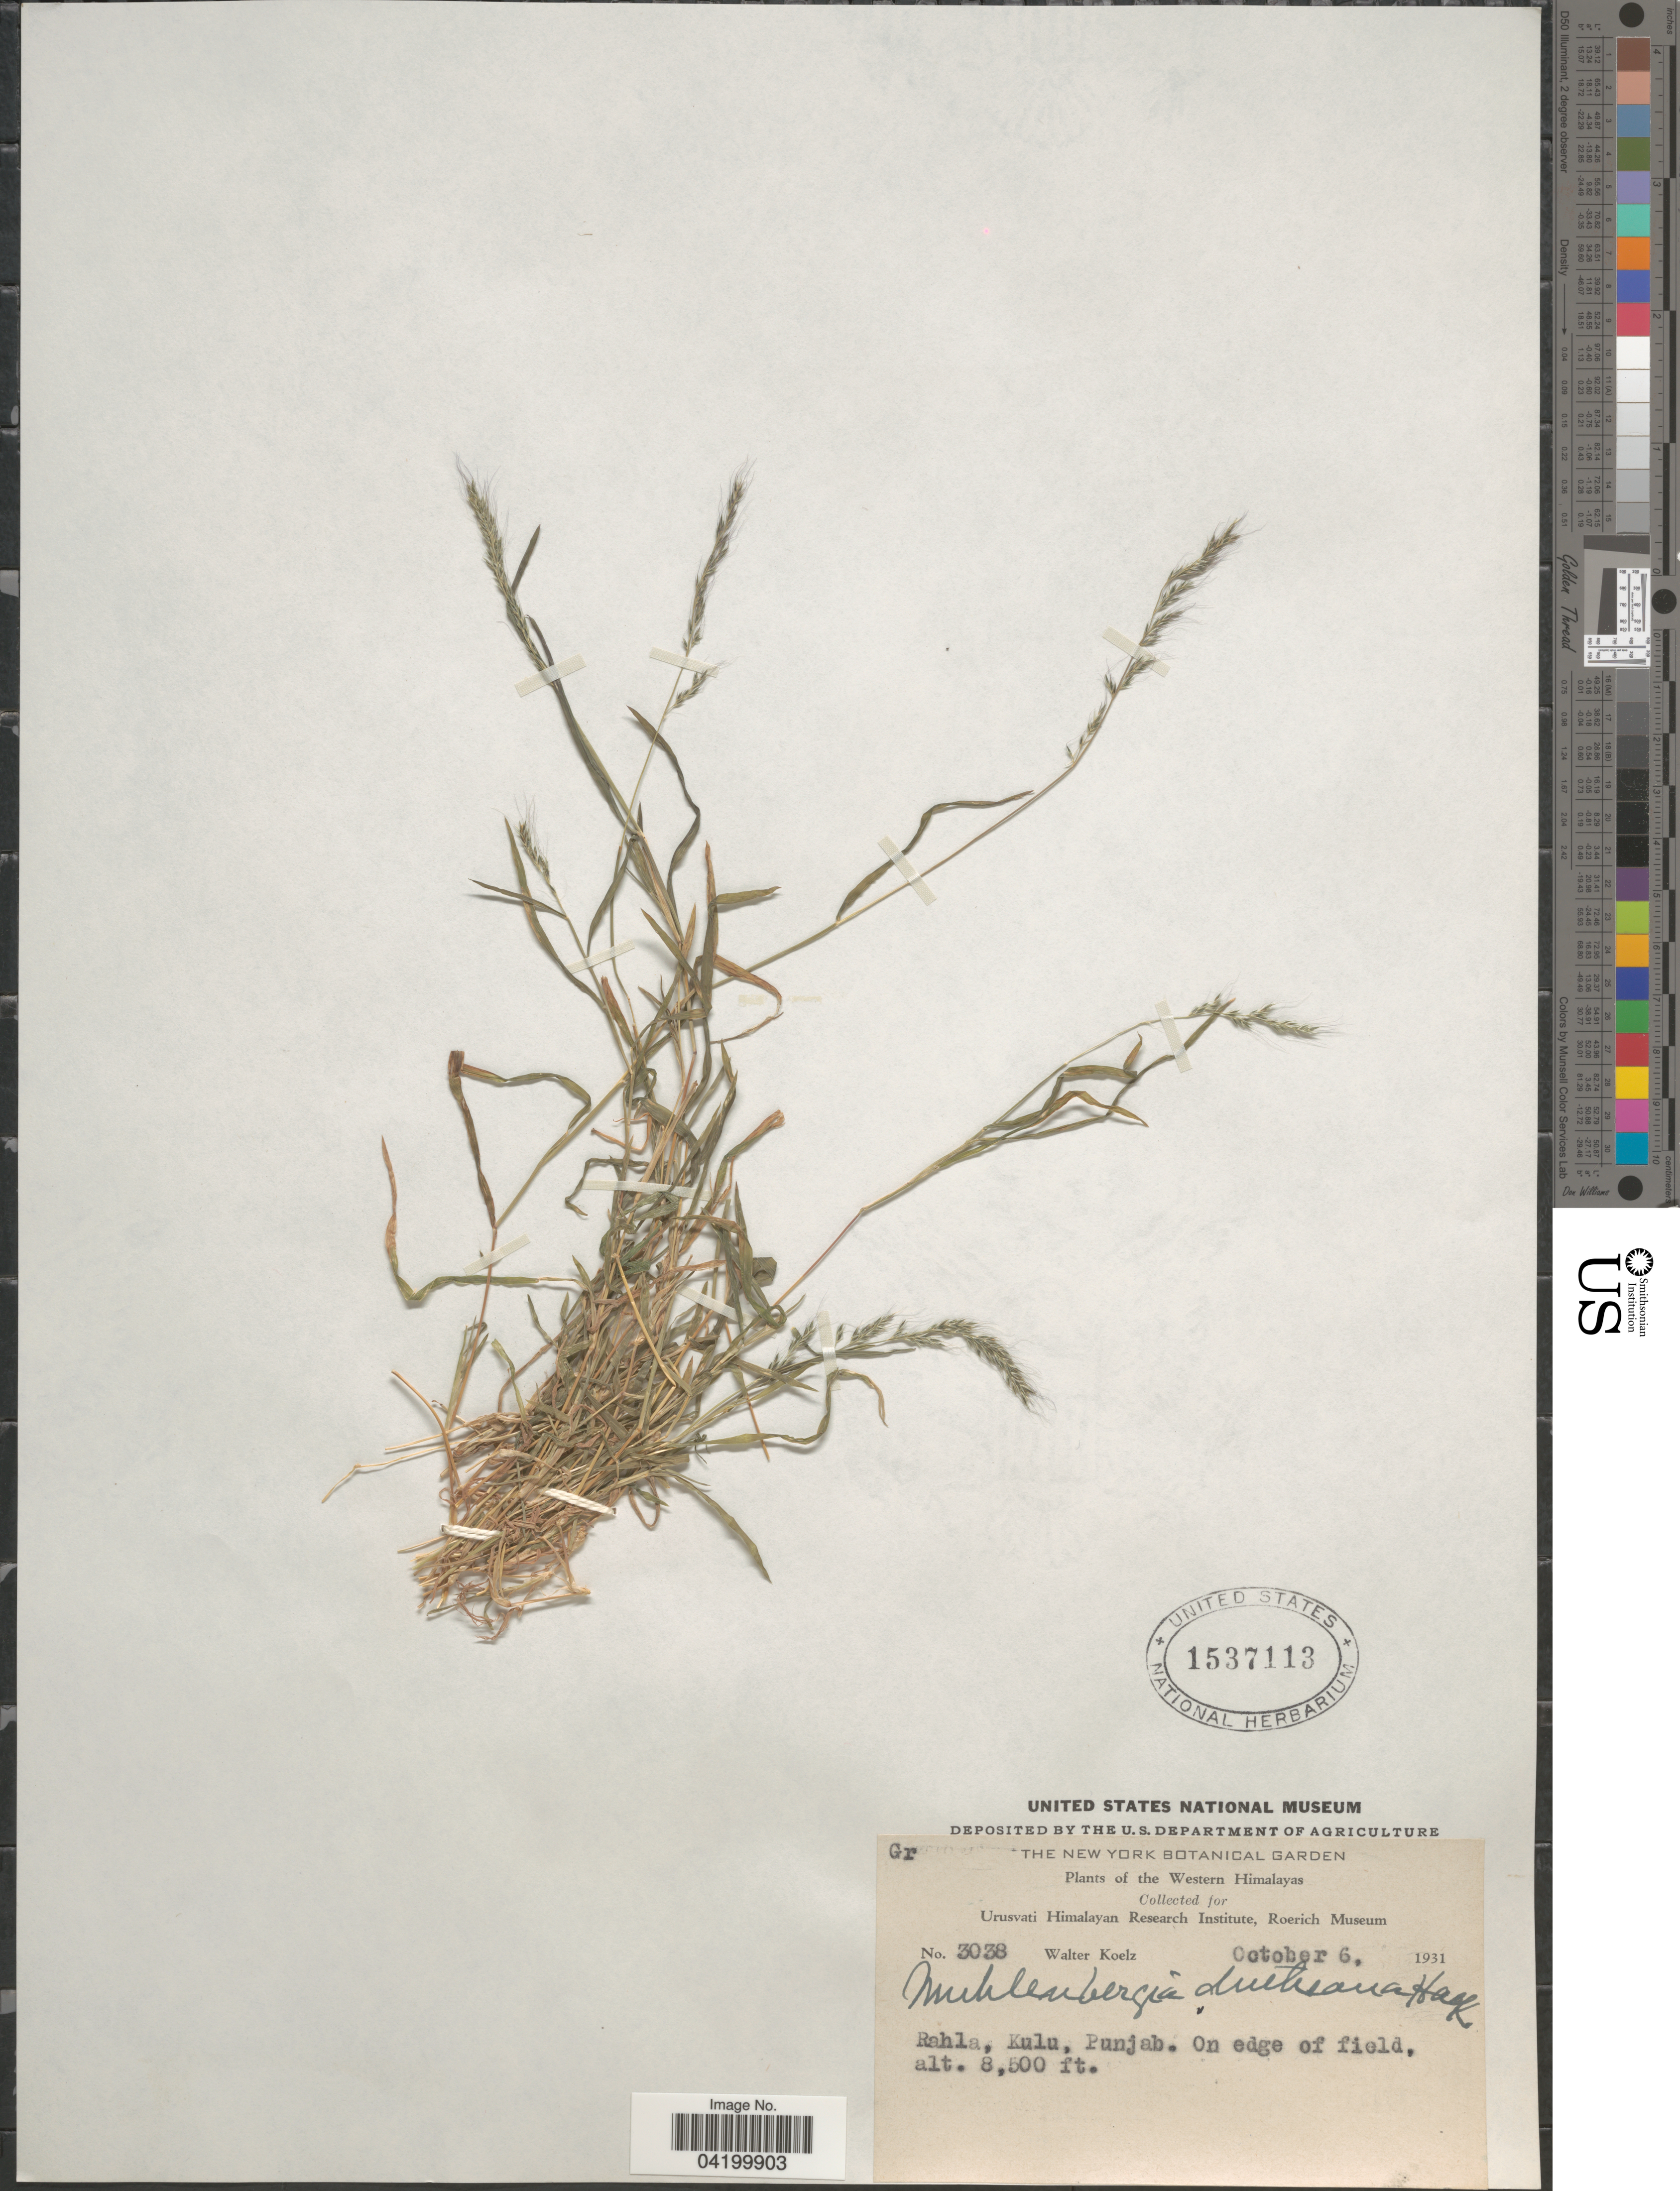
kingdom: Plantae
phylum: Tracheophyta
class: Liliopsida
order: Poales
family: Poaceae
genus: Muhlenbergia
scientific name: Muhlenbergia duthieana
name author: Hack.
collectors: W. N. Koelz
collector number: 3038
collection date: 1931-10-06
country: India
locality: Western Himalayas. Rahla, Kulu, Punjab. On edge of field.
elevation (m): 2591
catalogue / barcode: US 1537113